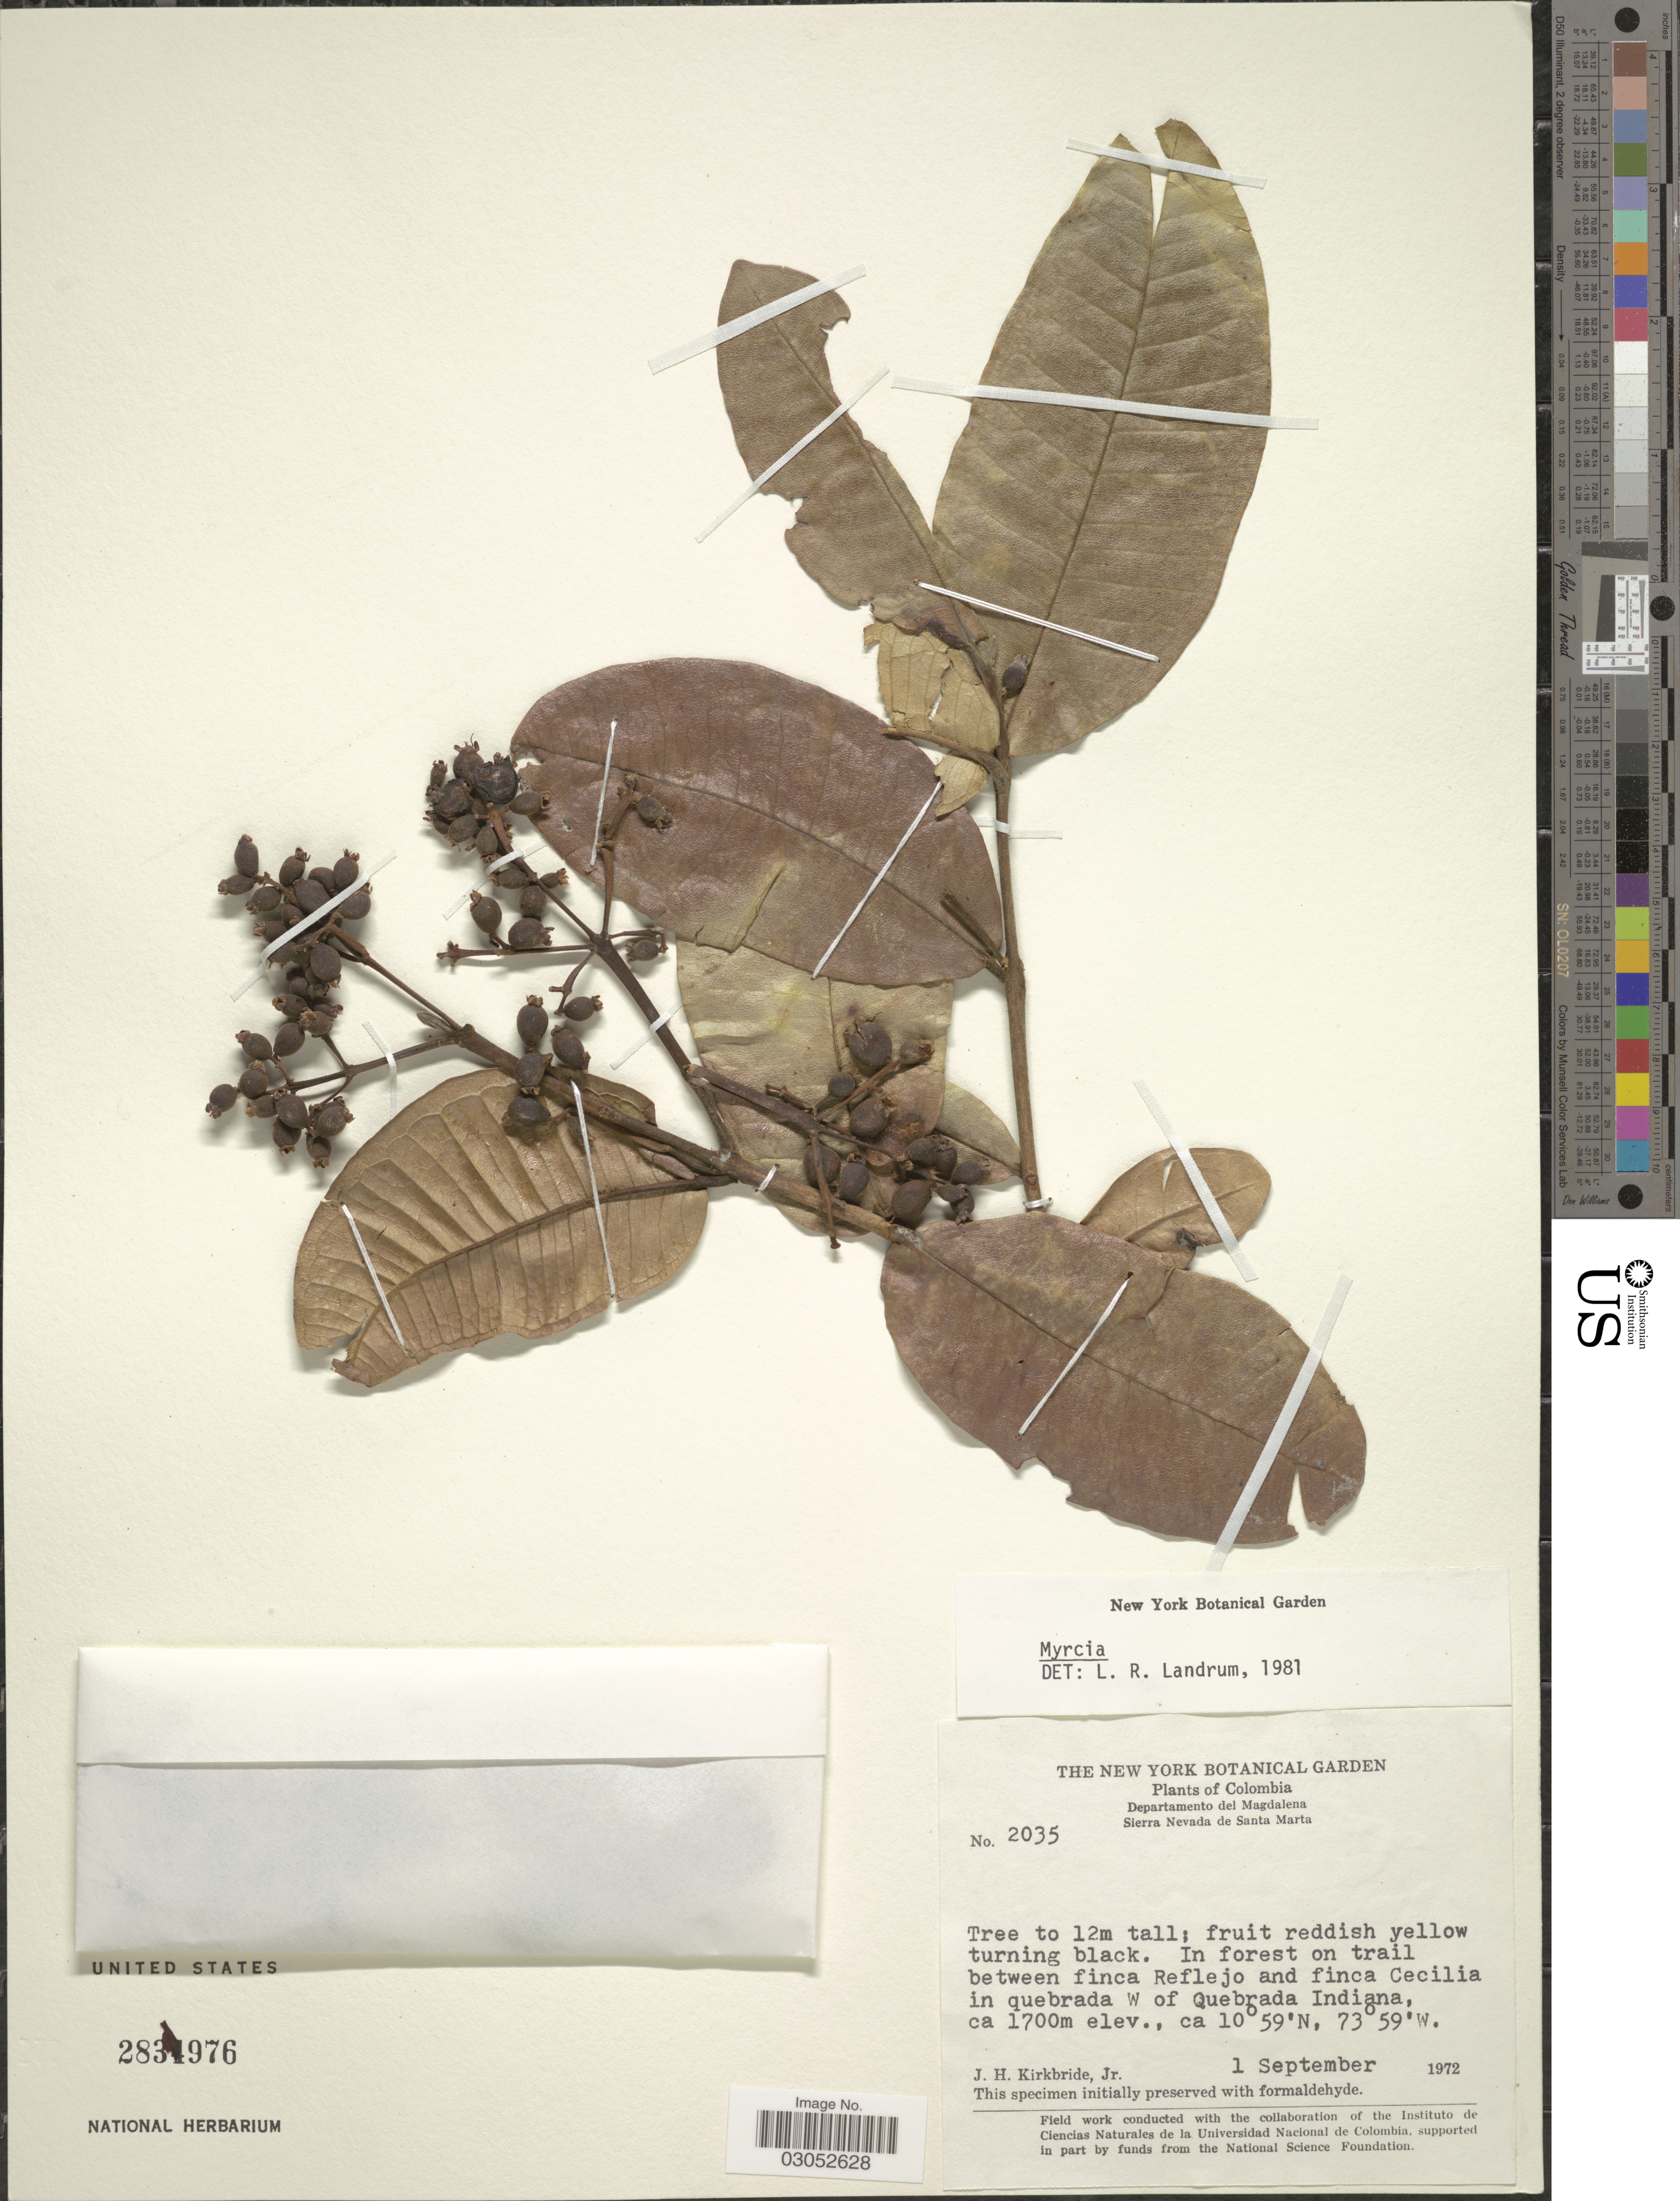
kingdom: Plantae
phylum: Tracheophyta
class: Magnoliopsida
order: Myrtales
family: Myrtaceae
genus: Myrcia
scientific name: Myrcia sp.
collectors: J. H. Kirkbride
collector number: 2035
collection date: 1972-09-01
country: Colombia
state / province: Magdalena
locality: Departamento del Magdalena, Sierra Nevada de Santa Marta. In forest on trail between finca Reflejo and finca Cecilia in quebrada W of Quebrada Indiana.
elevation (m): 1700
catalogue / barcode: US 2834976